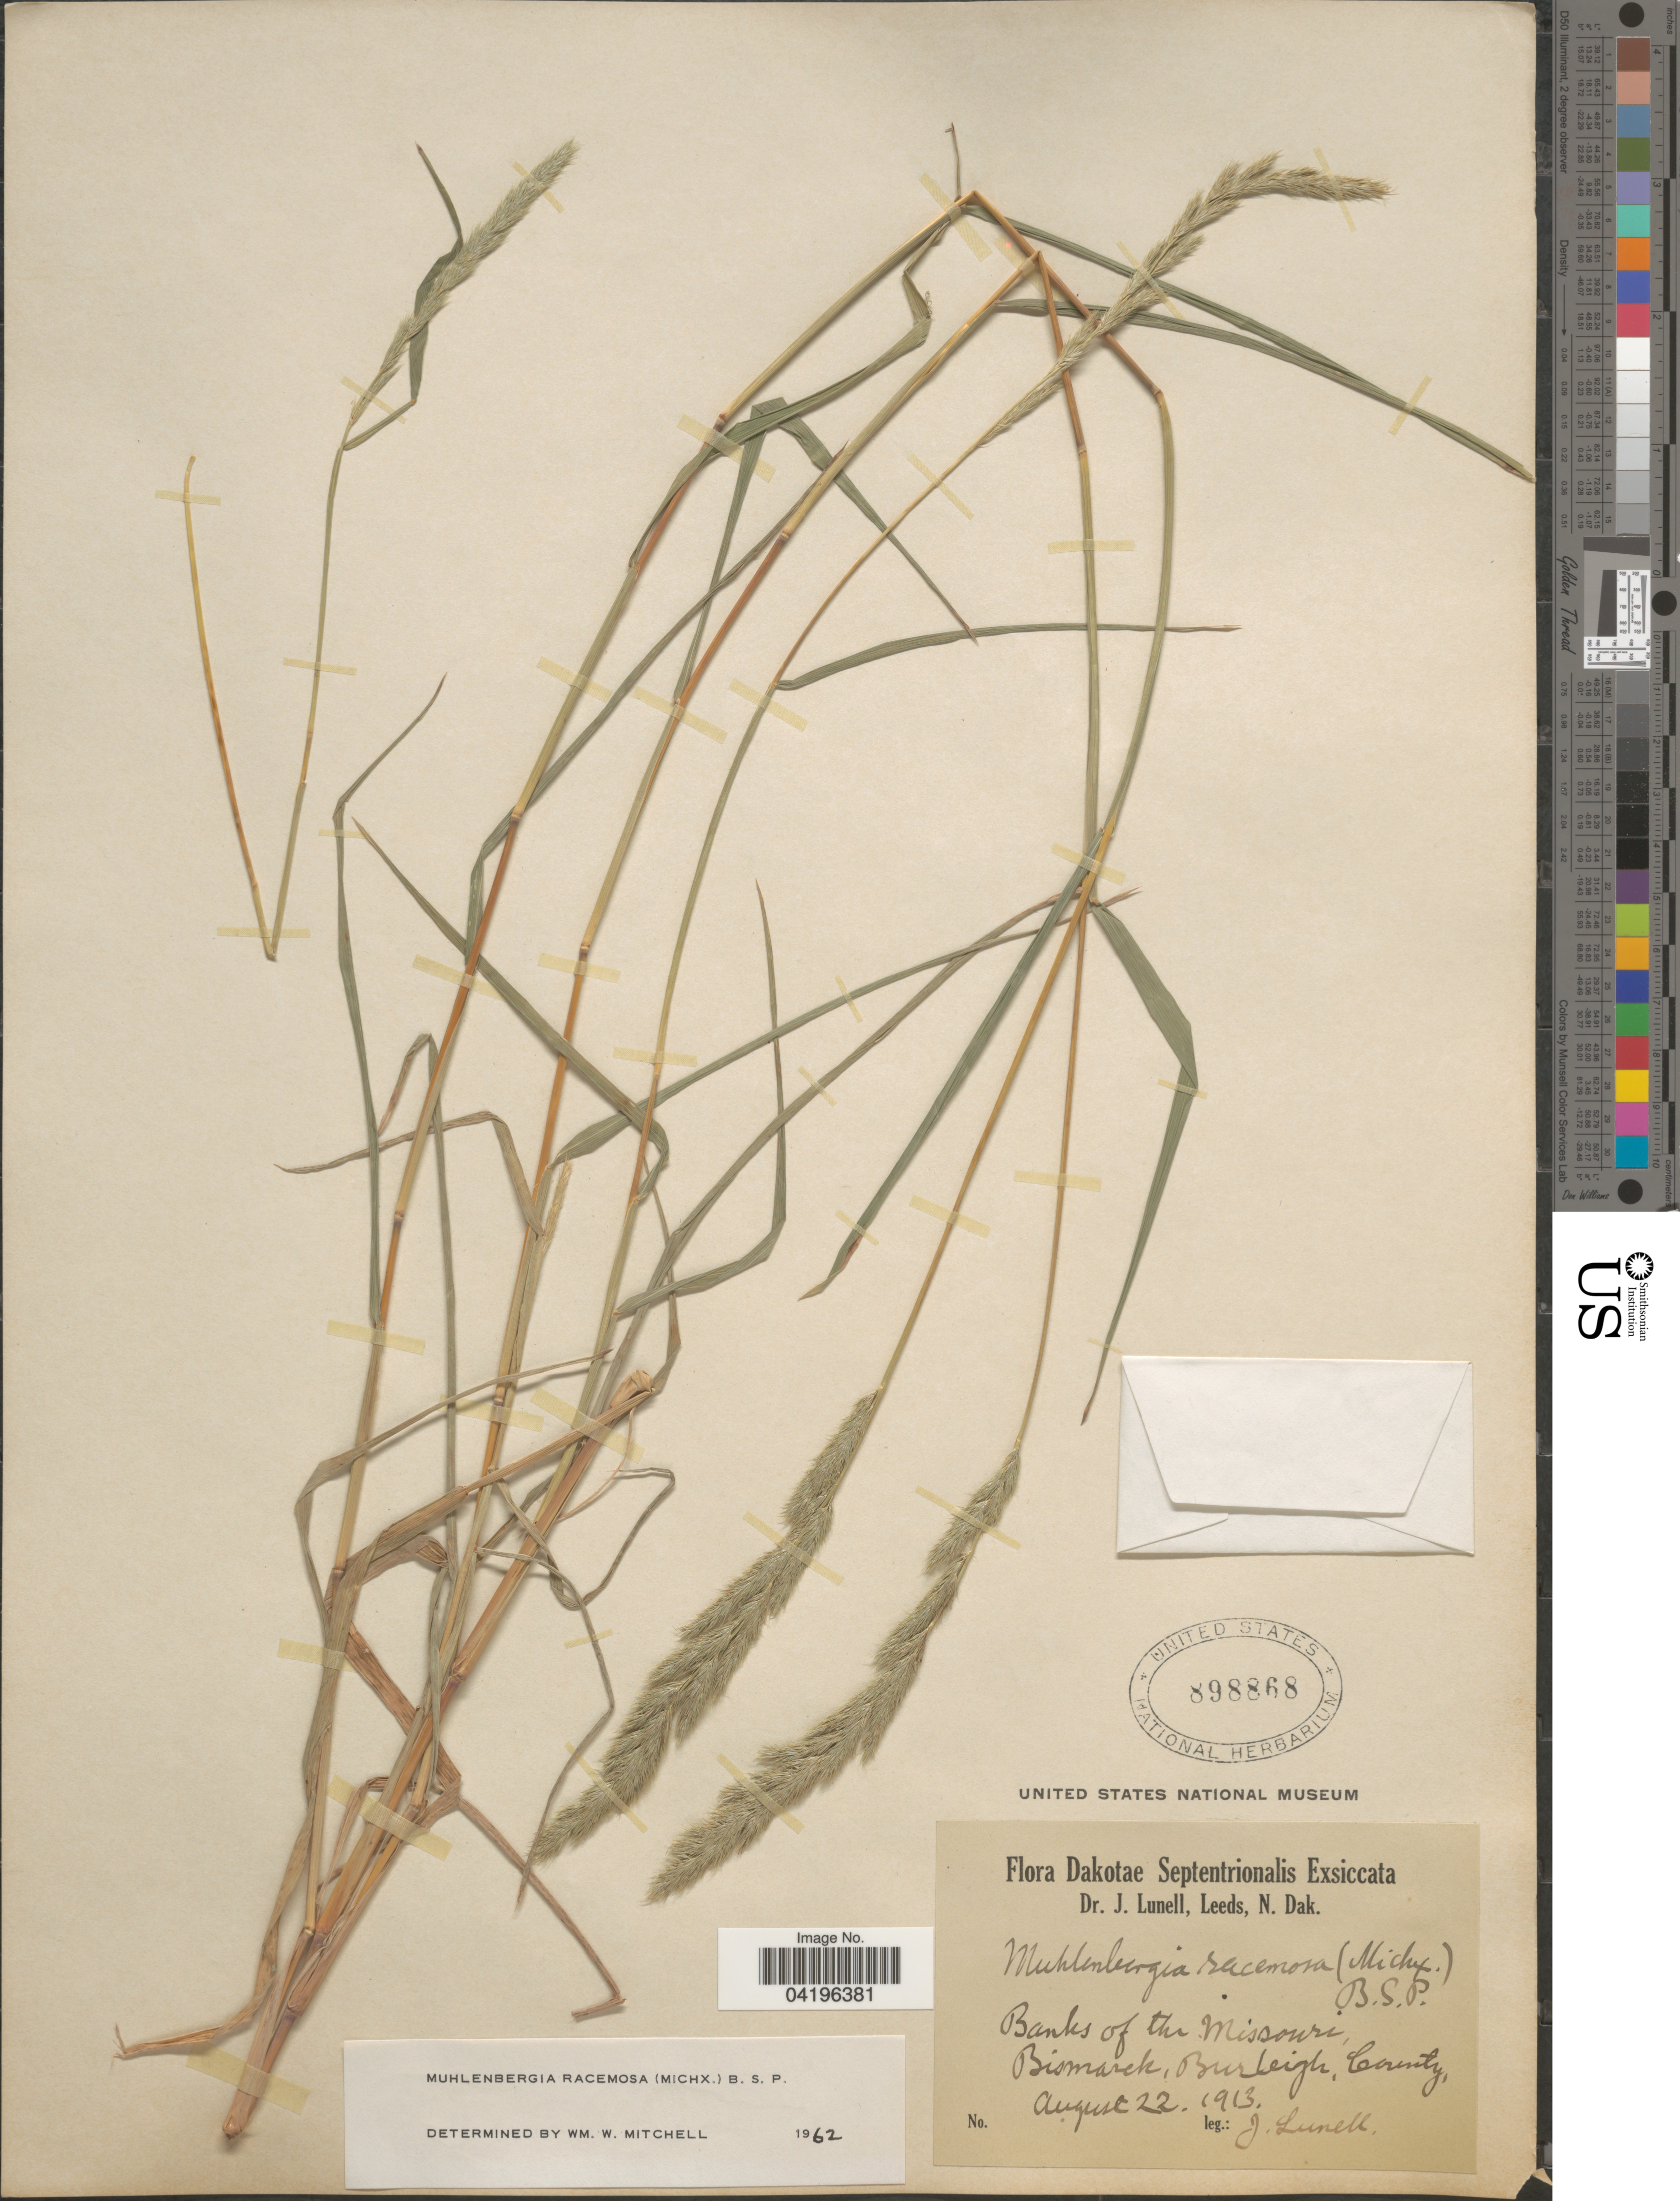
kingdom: Plantae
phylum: Tracheophyta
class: Liliopsida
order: Poales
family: Poaceae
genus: Muhlenbergia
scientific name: Muhlenbergia racemosa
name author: (Michx.) Britton et al.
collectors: J. Lunell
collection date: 1913-08-22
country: United States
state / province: North Dakota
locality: Dakotae Septentrionalis. Banks of the Missouri, Bismarck, Burleigh, County.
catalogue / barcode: US 898868